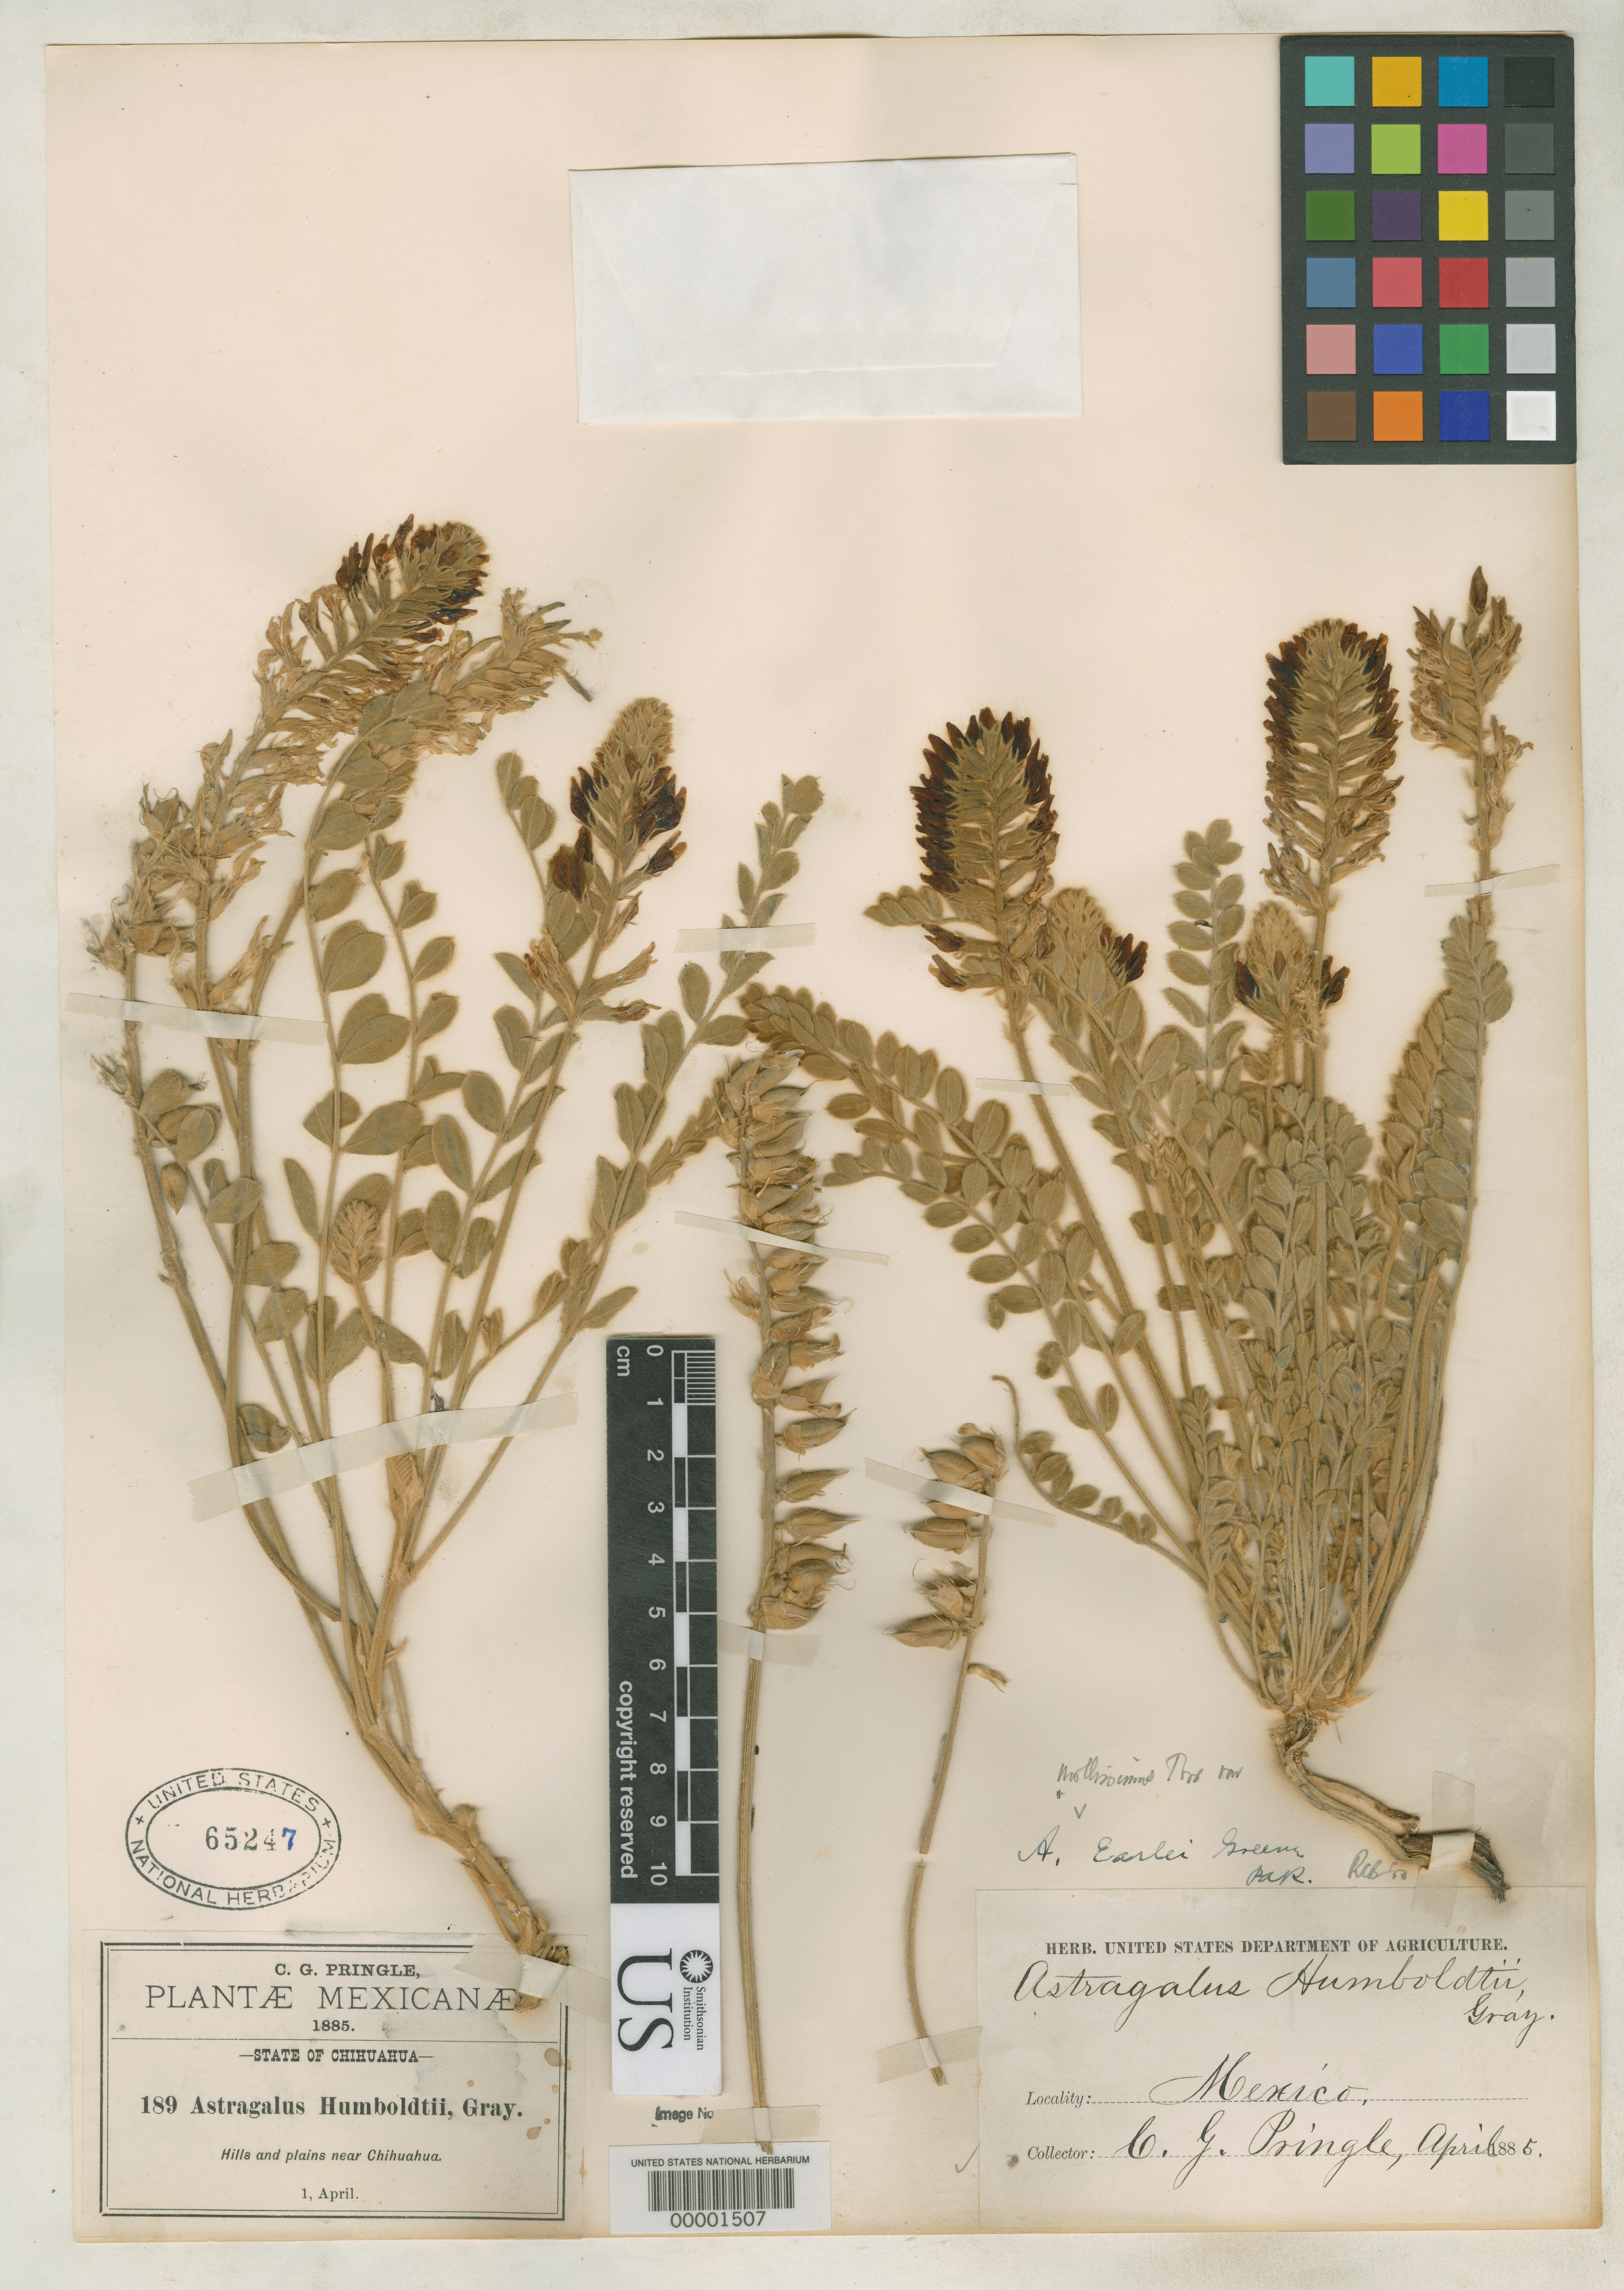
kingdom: Plantae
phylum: Tracheophyta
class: Magnoliopsida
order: Fabales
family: Fabaceae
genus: Astragalus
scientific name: Astragalus pervelutinus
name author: Rydb.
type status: Isotype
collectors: C. G. Pringle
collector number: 189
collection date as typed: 01 Apr 1885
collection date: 1885-04-01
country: Mexico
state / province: Chihuahua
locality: Chihuahua.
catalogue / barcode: US 65247